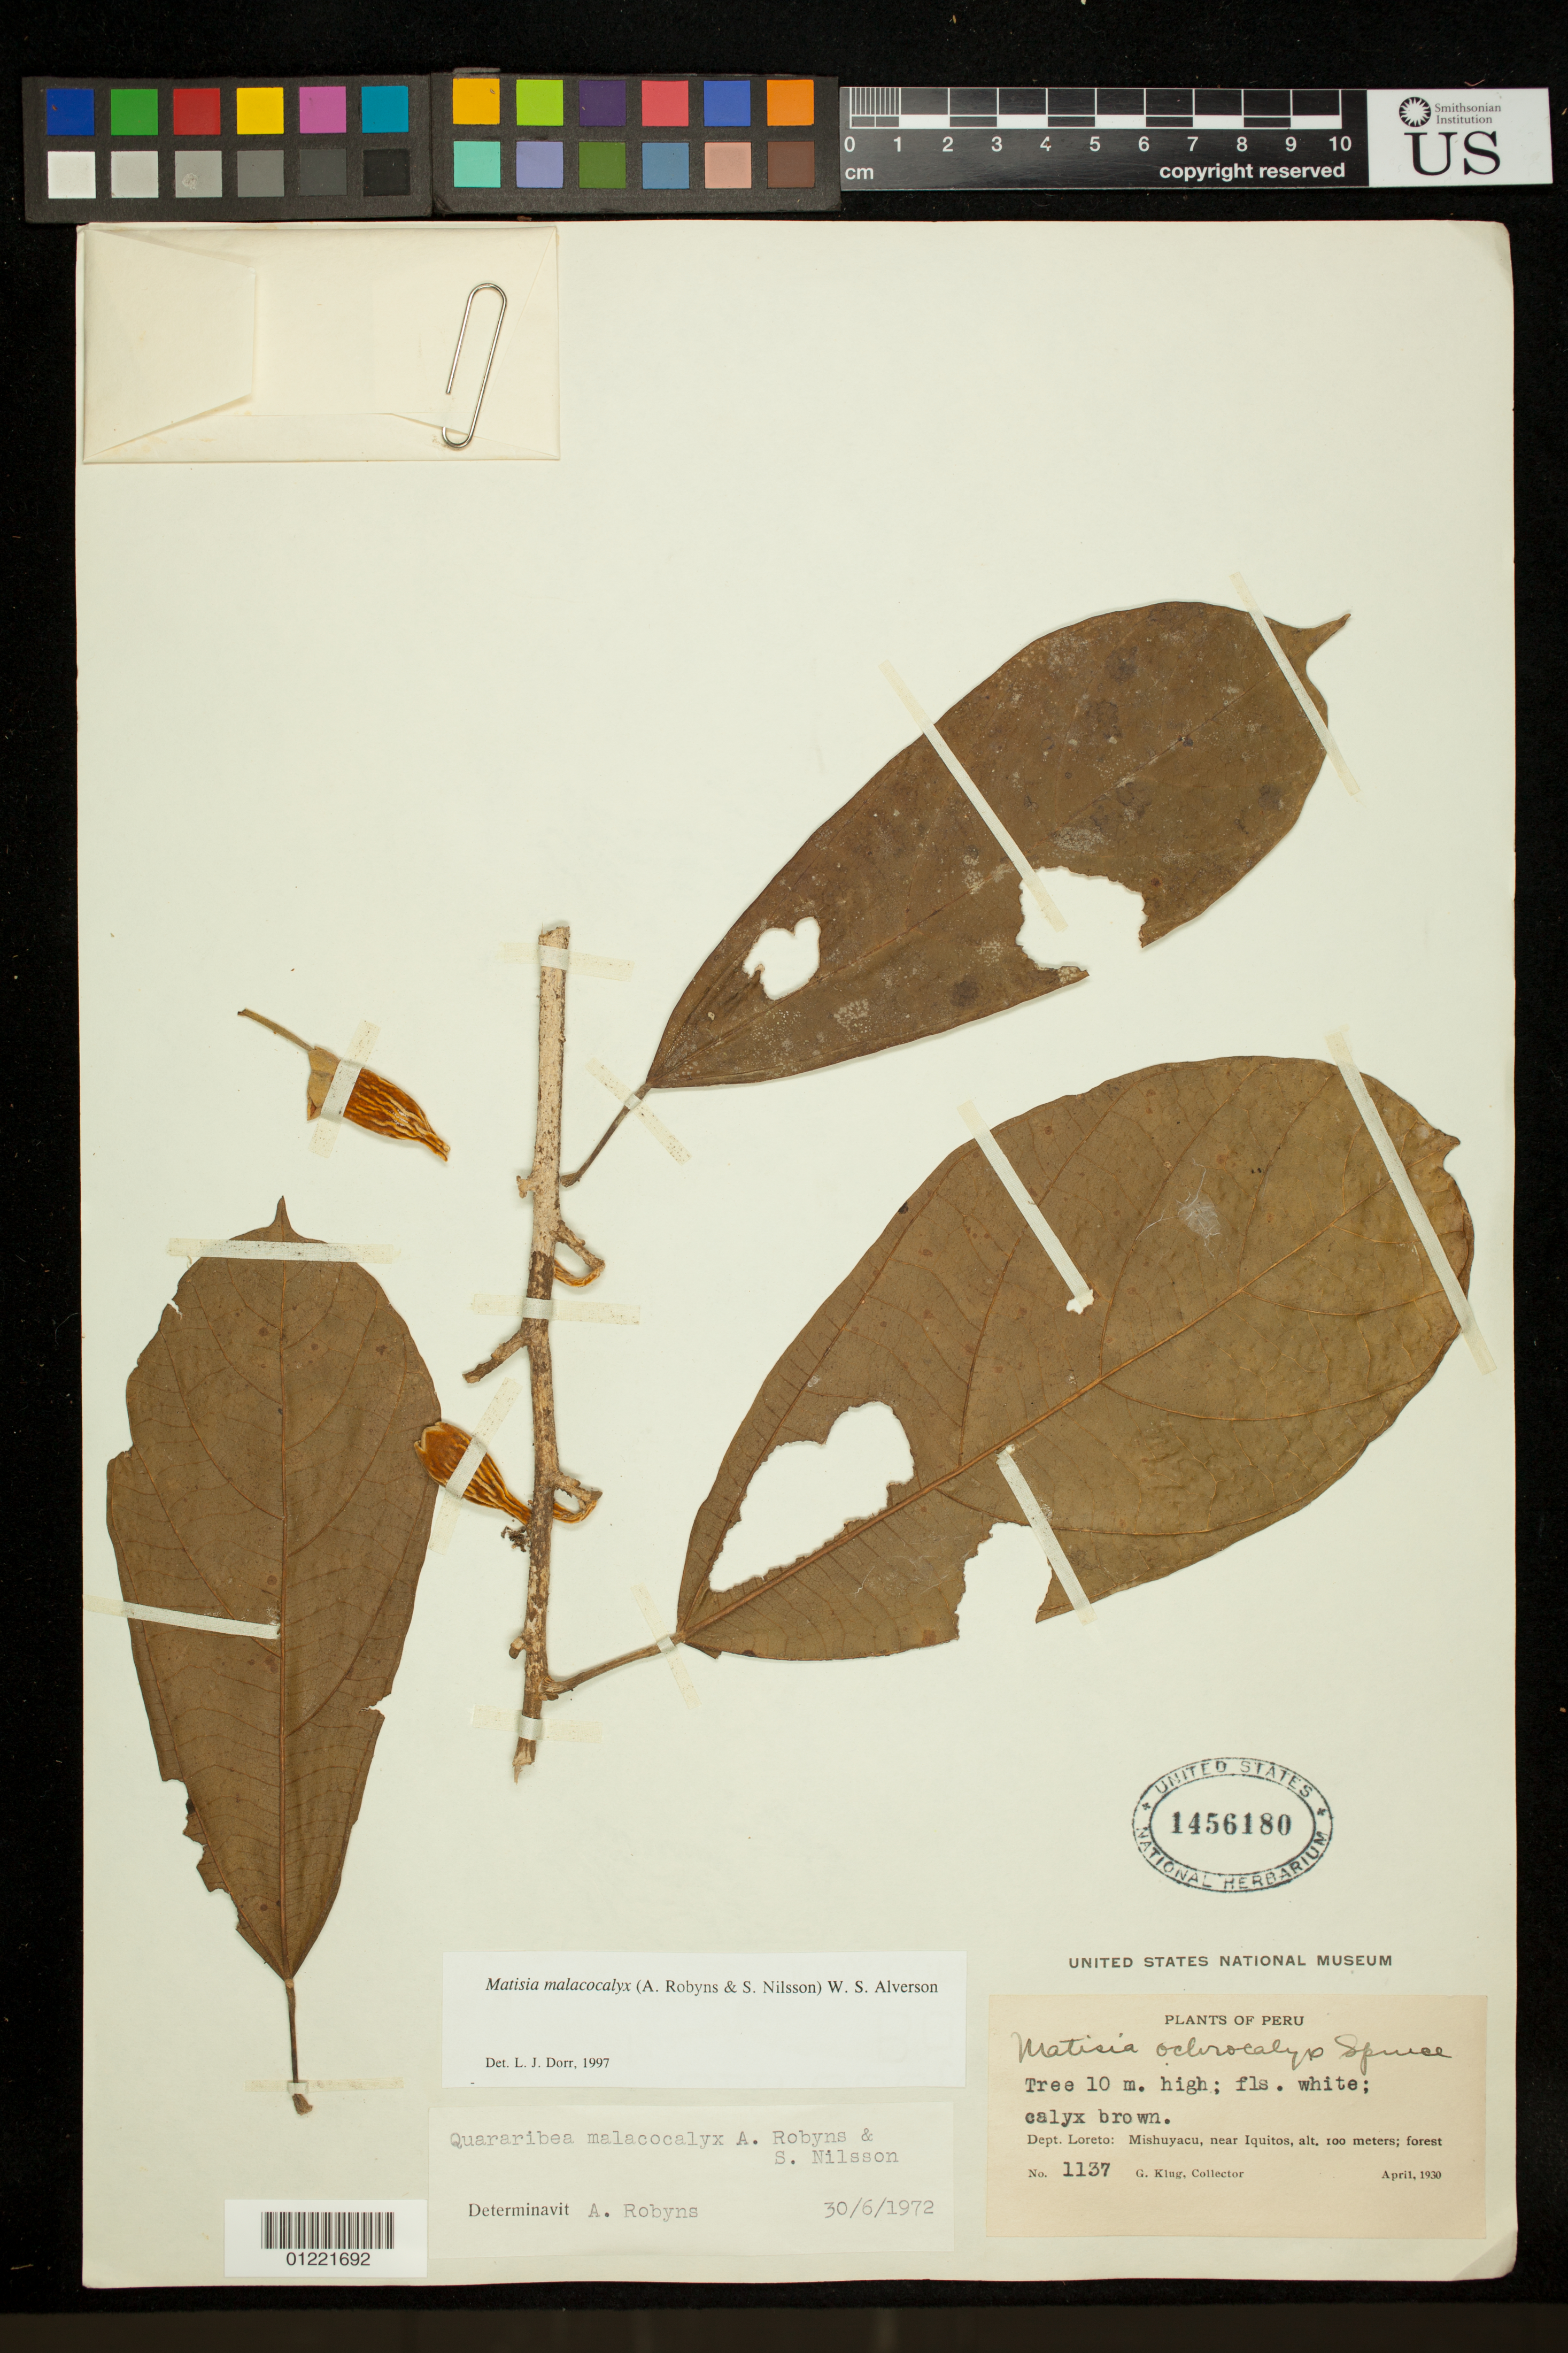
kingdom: Plantae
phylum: Tracheophyta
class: Magnoliopsida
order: Malvales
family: Malvaceae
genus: Matisia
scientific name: Matisia malacocalyx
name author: (A. Robyns & S. Nilsson) W.S. Alverson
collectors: G. Klug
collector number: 1137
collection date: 1930-04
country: Peru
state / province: Loreto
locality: Mishuyacu, near Iquitos, forest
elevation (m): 100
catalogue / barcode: US 1456180